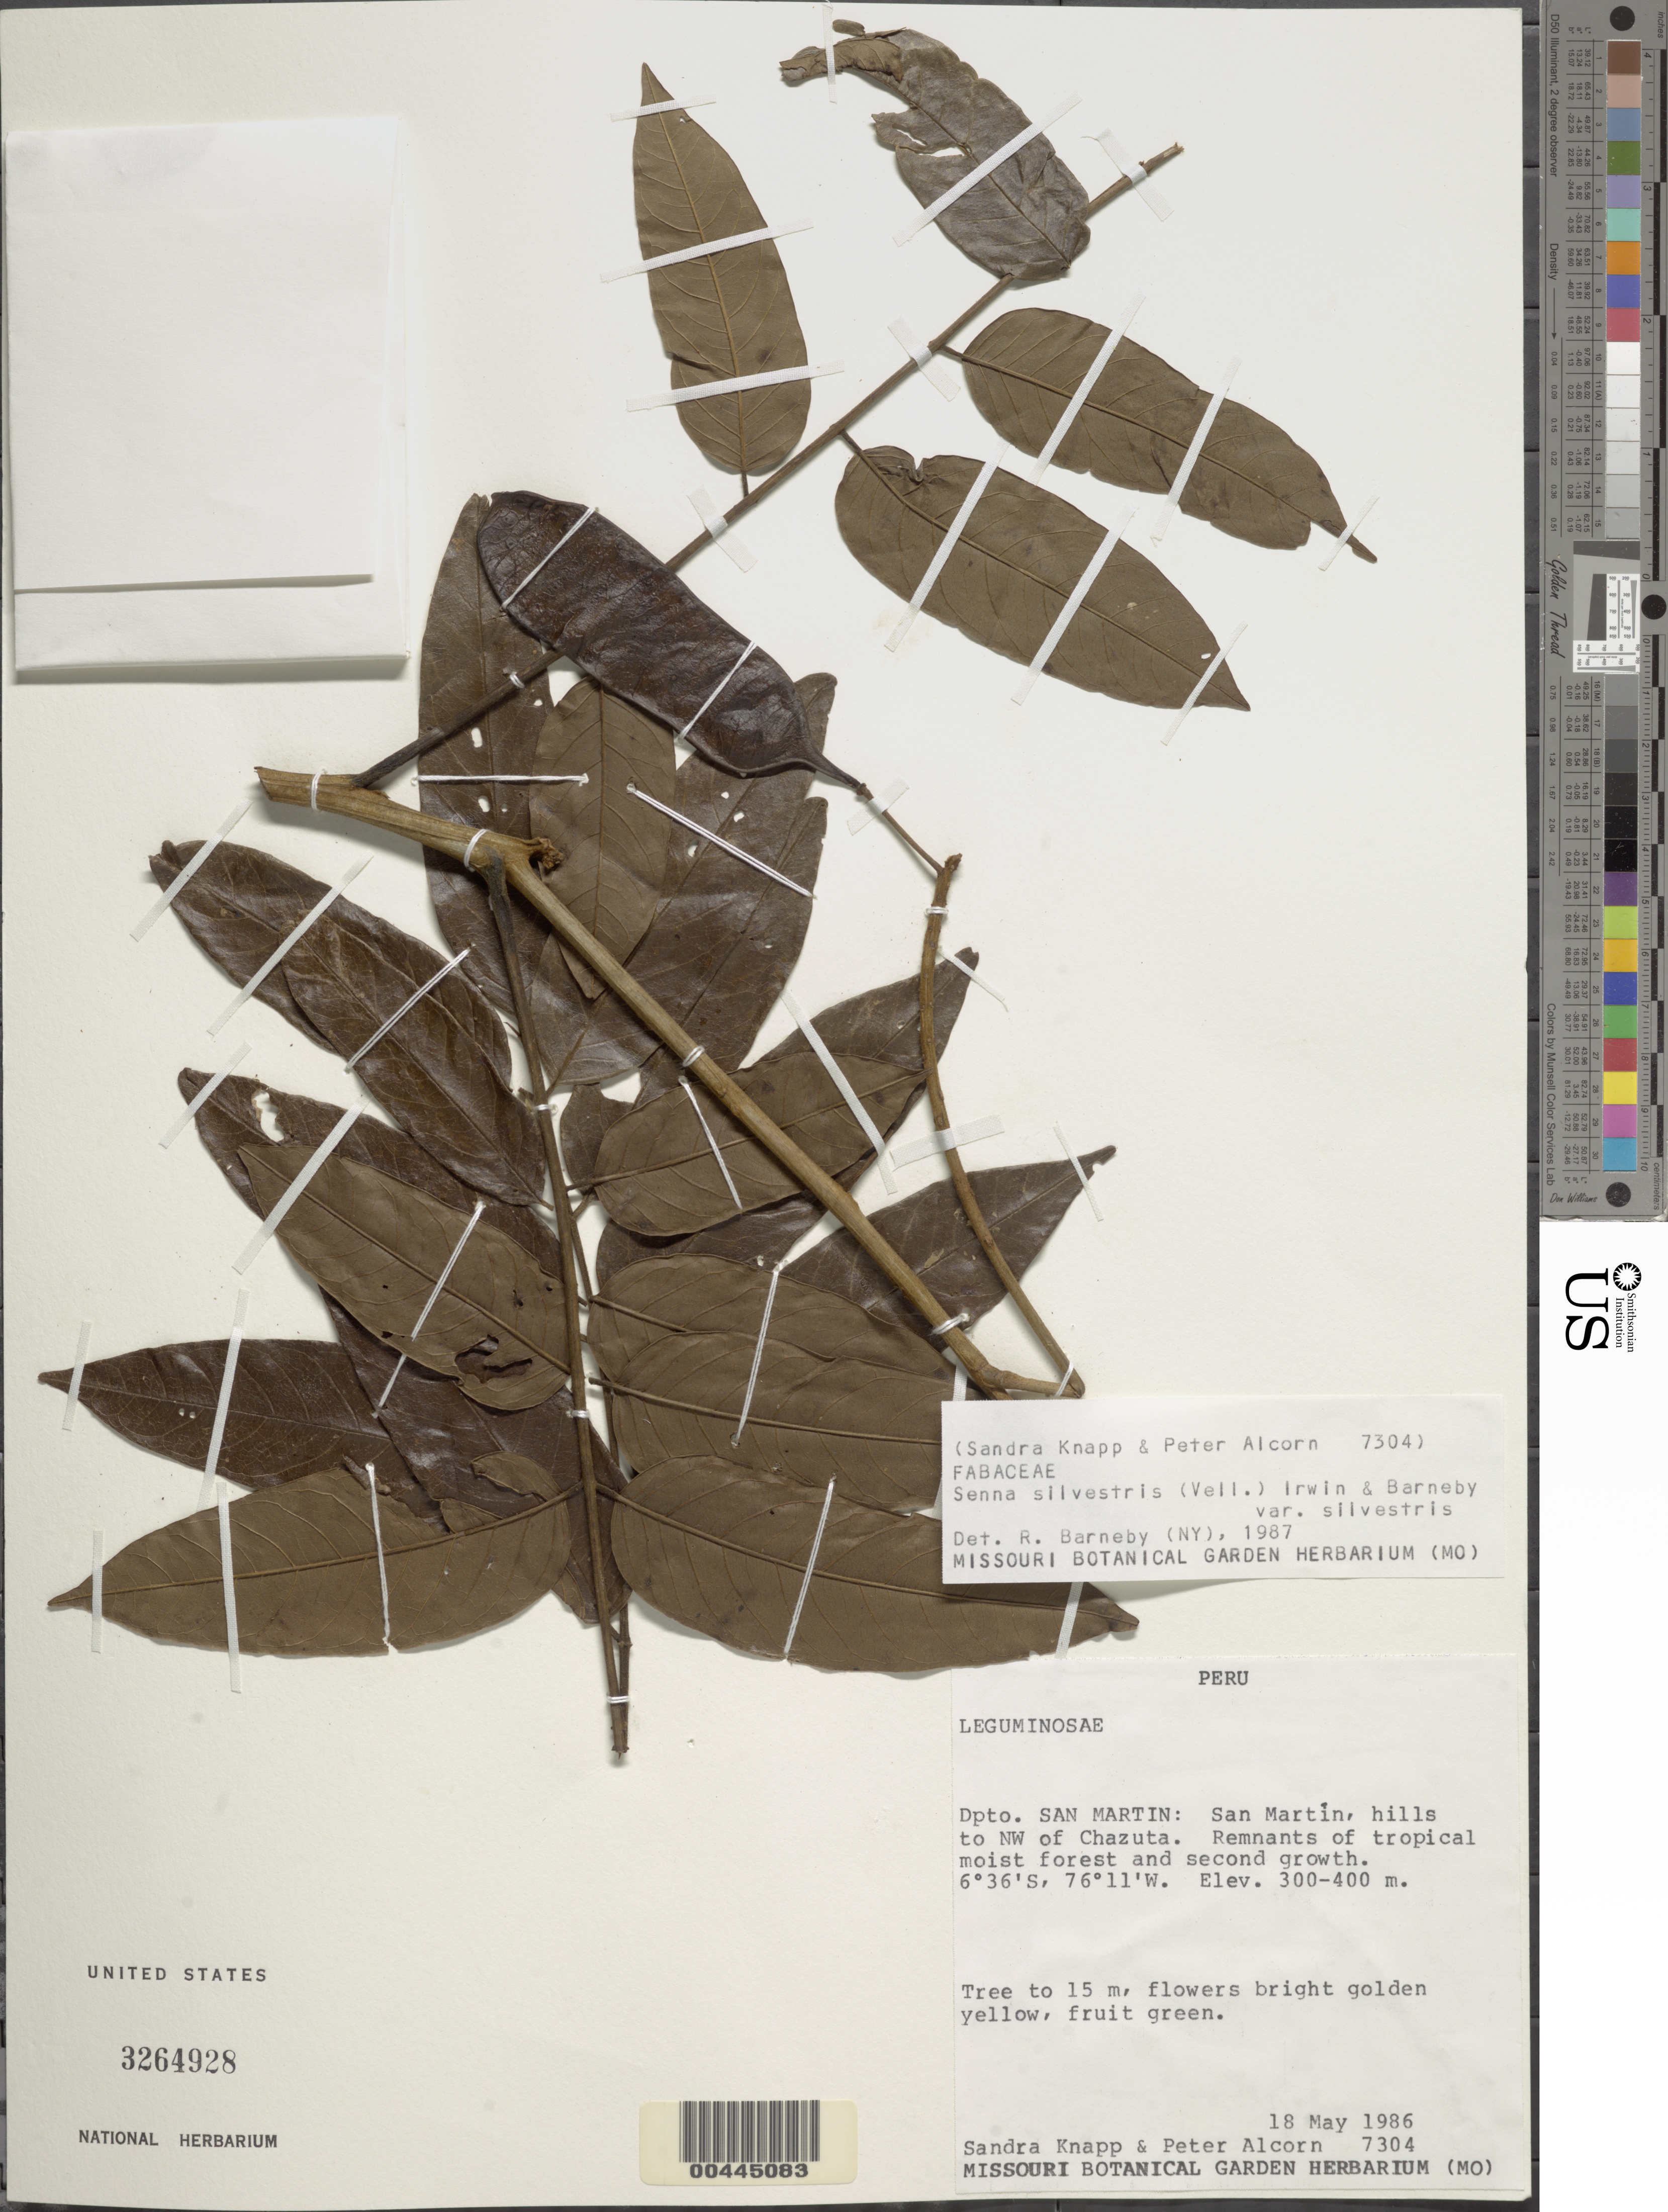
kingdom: Plantae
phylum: Tracheophyta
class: Magnoliopsida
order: Fabales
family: Fabaceae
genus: Senna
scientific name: Senna silvestris var. silvestris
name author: (Vell.) H.S. Irwin & Barneby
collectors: S. Knapp & P. Alcorn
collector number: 7304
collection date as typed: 18 May 1986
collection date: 1986-05-18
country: Peru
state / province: San Martín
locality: Nw of chazuta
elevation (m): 300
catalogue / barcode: US 3264928